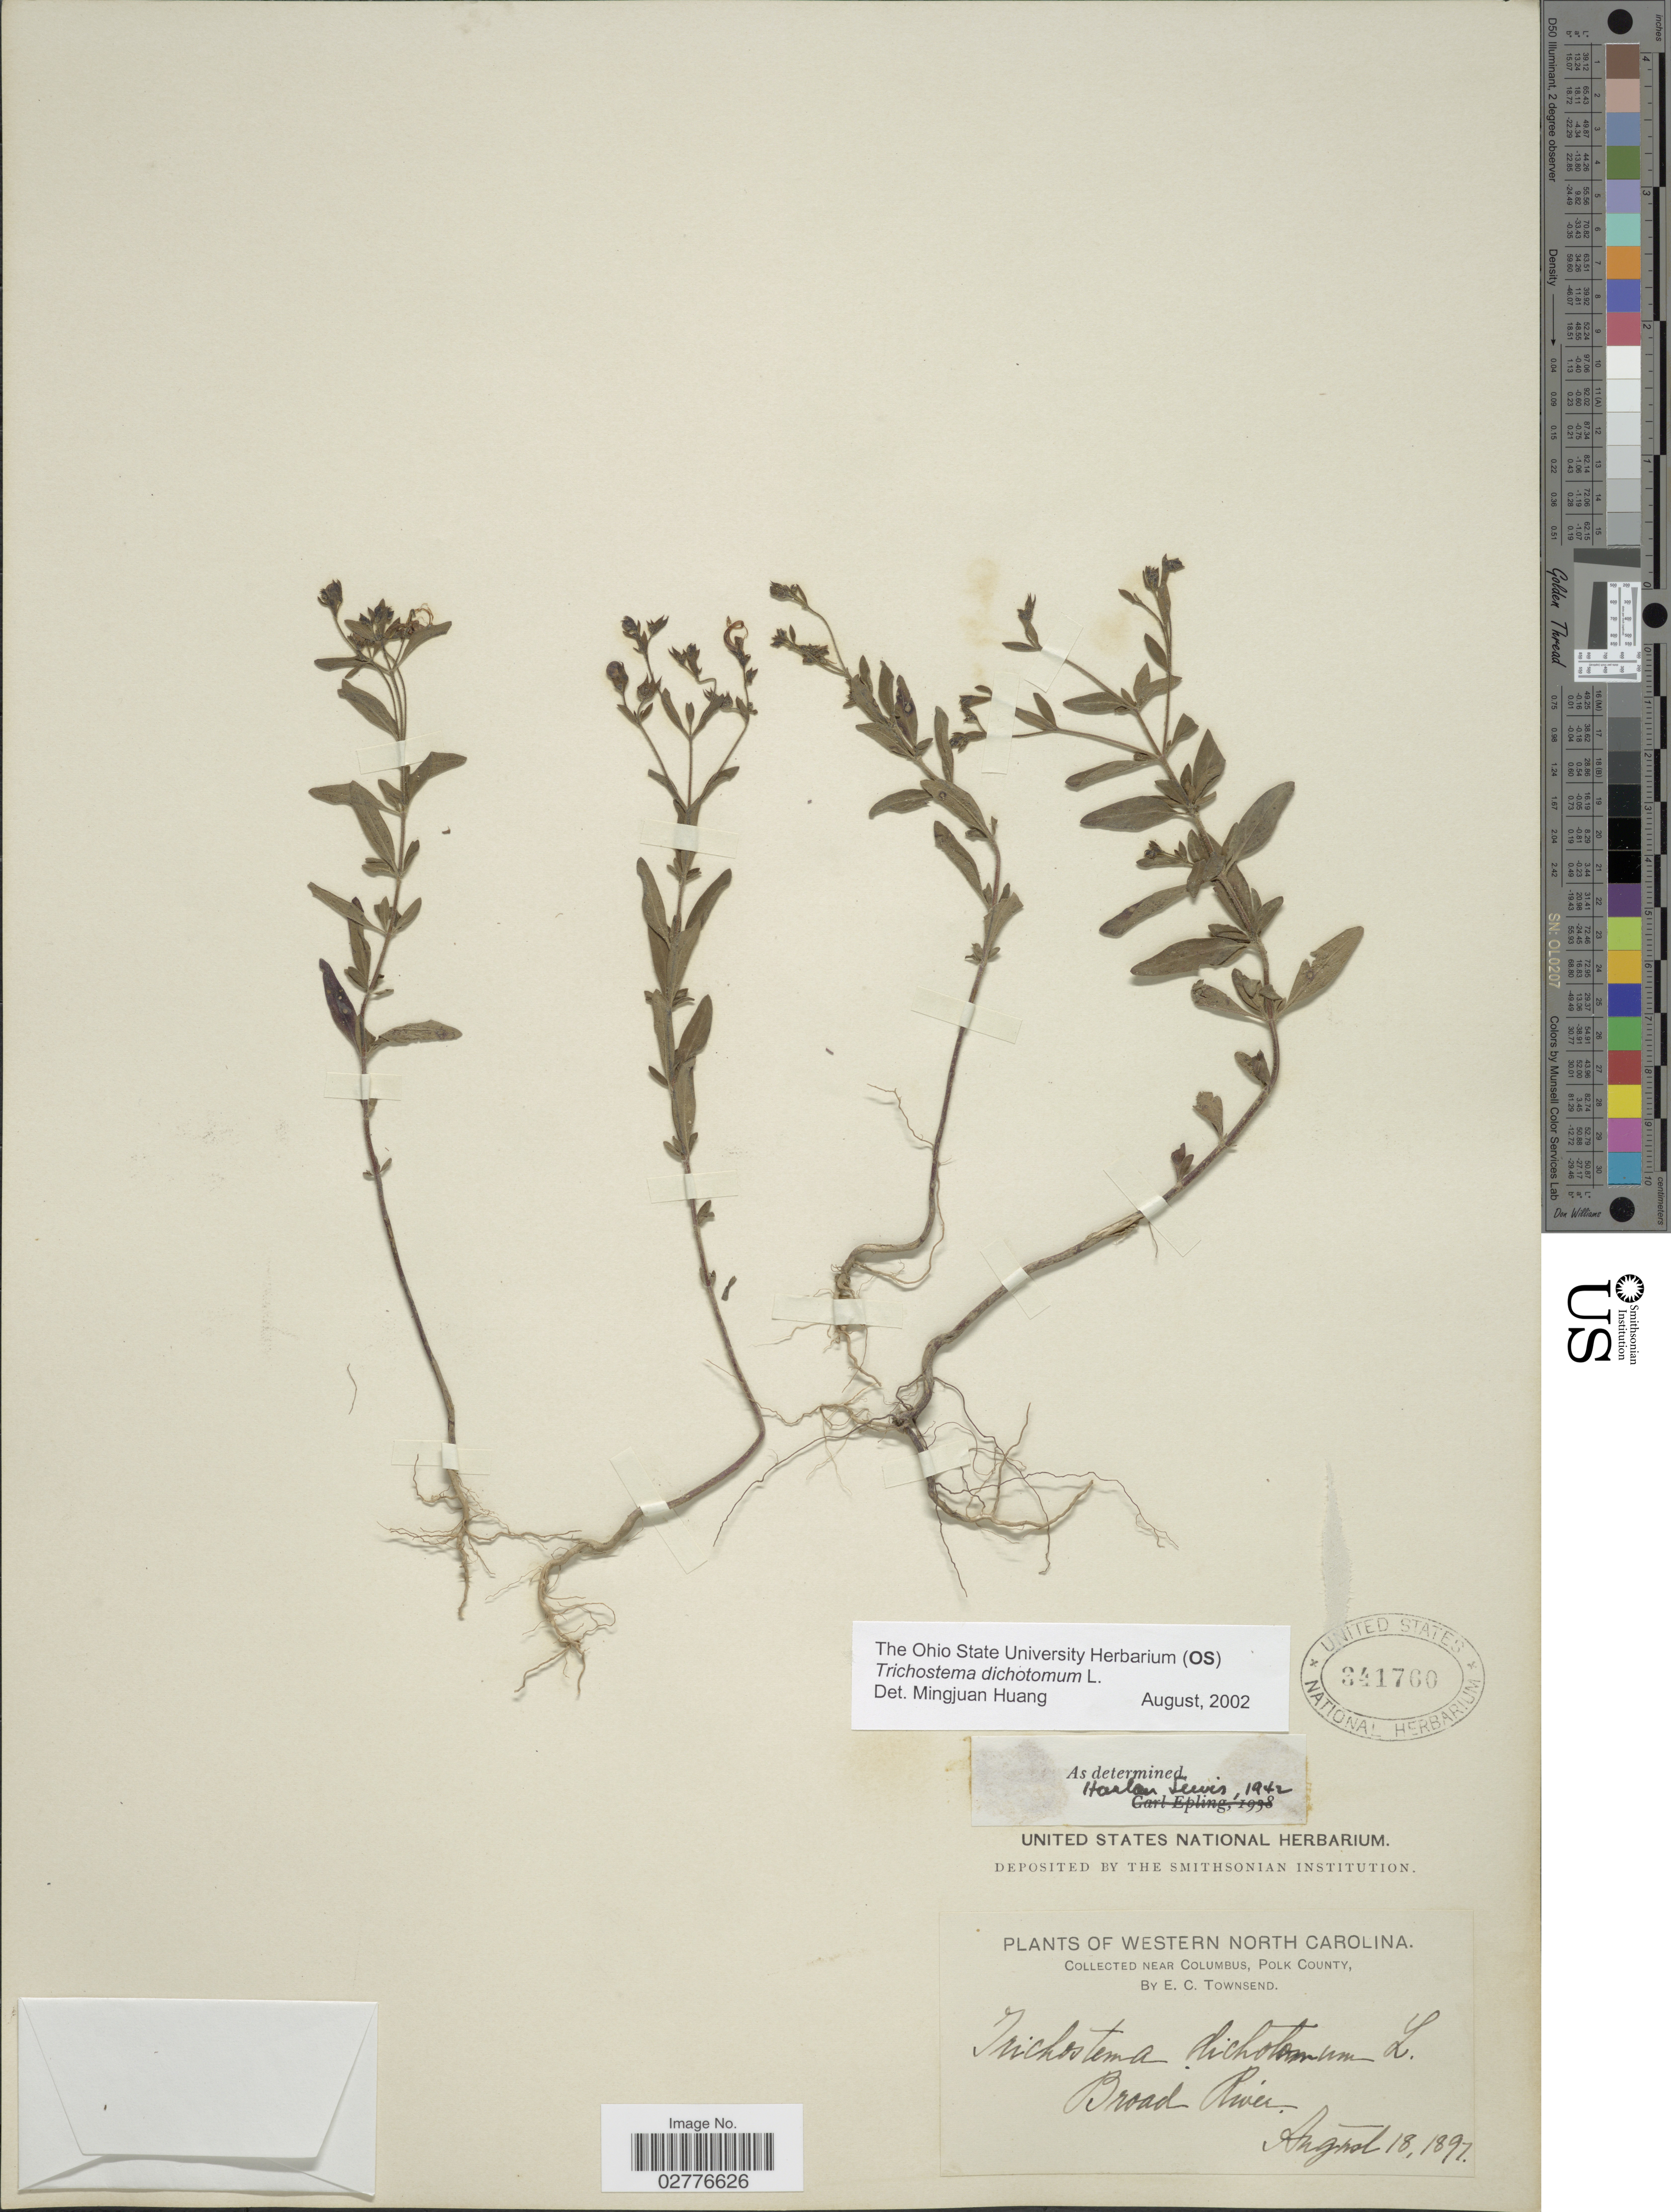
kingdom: Plantae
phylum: Tracheophyta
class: Magnoliopsida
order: Lamiales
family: Lamiaceae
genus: Trichostema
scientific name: Trichostema dichotomum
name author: L.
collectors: E. C. Townsend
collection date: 1897-08-18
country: United States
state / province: North Carolina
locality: Western North Carolina. Near Columbus, Polk County. Broad River.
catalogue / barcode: US 341760